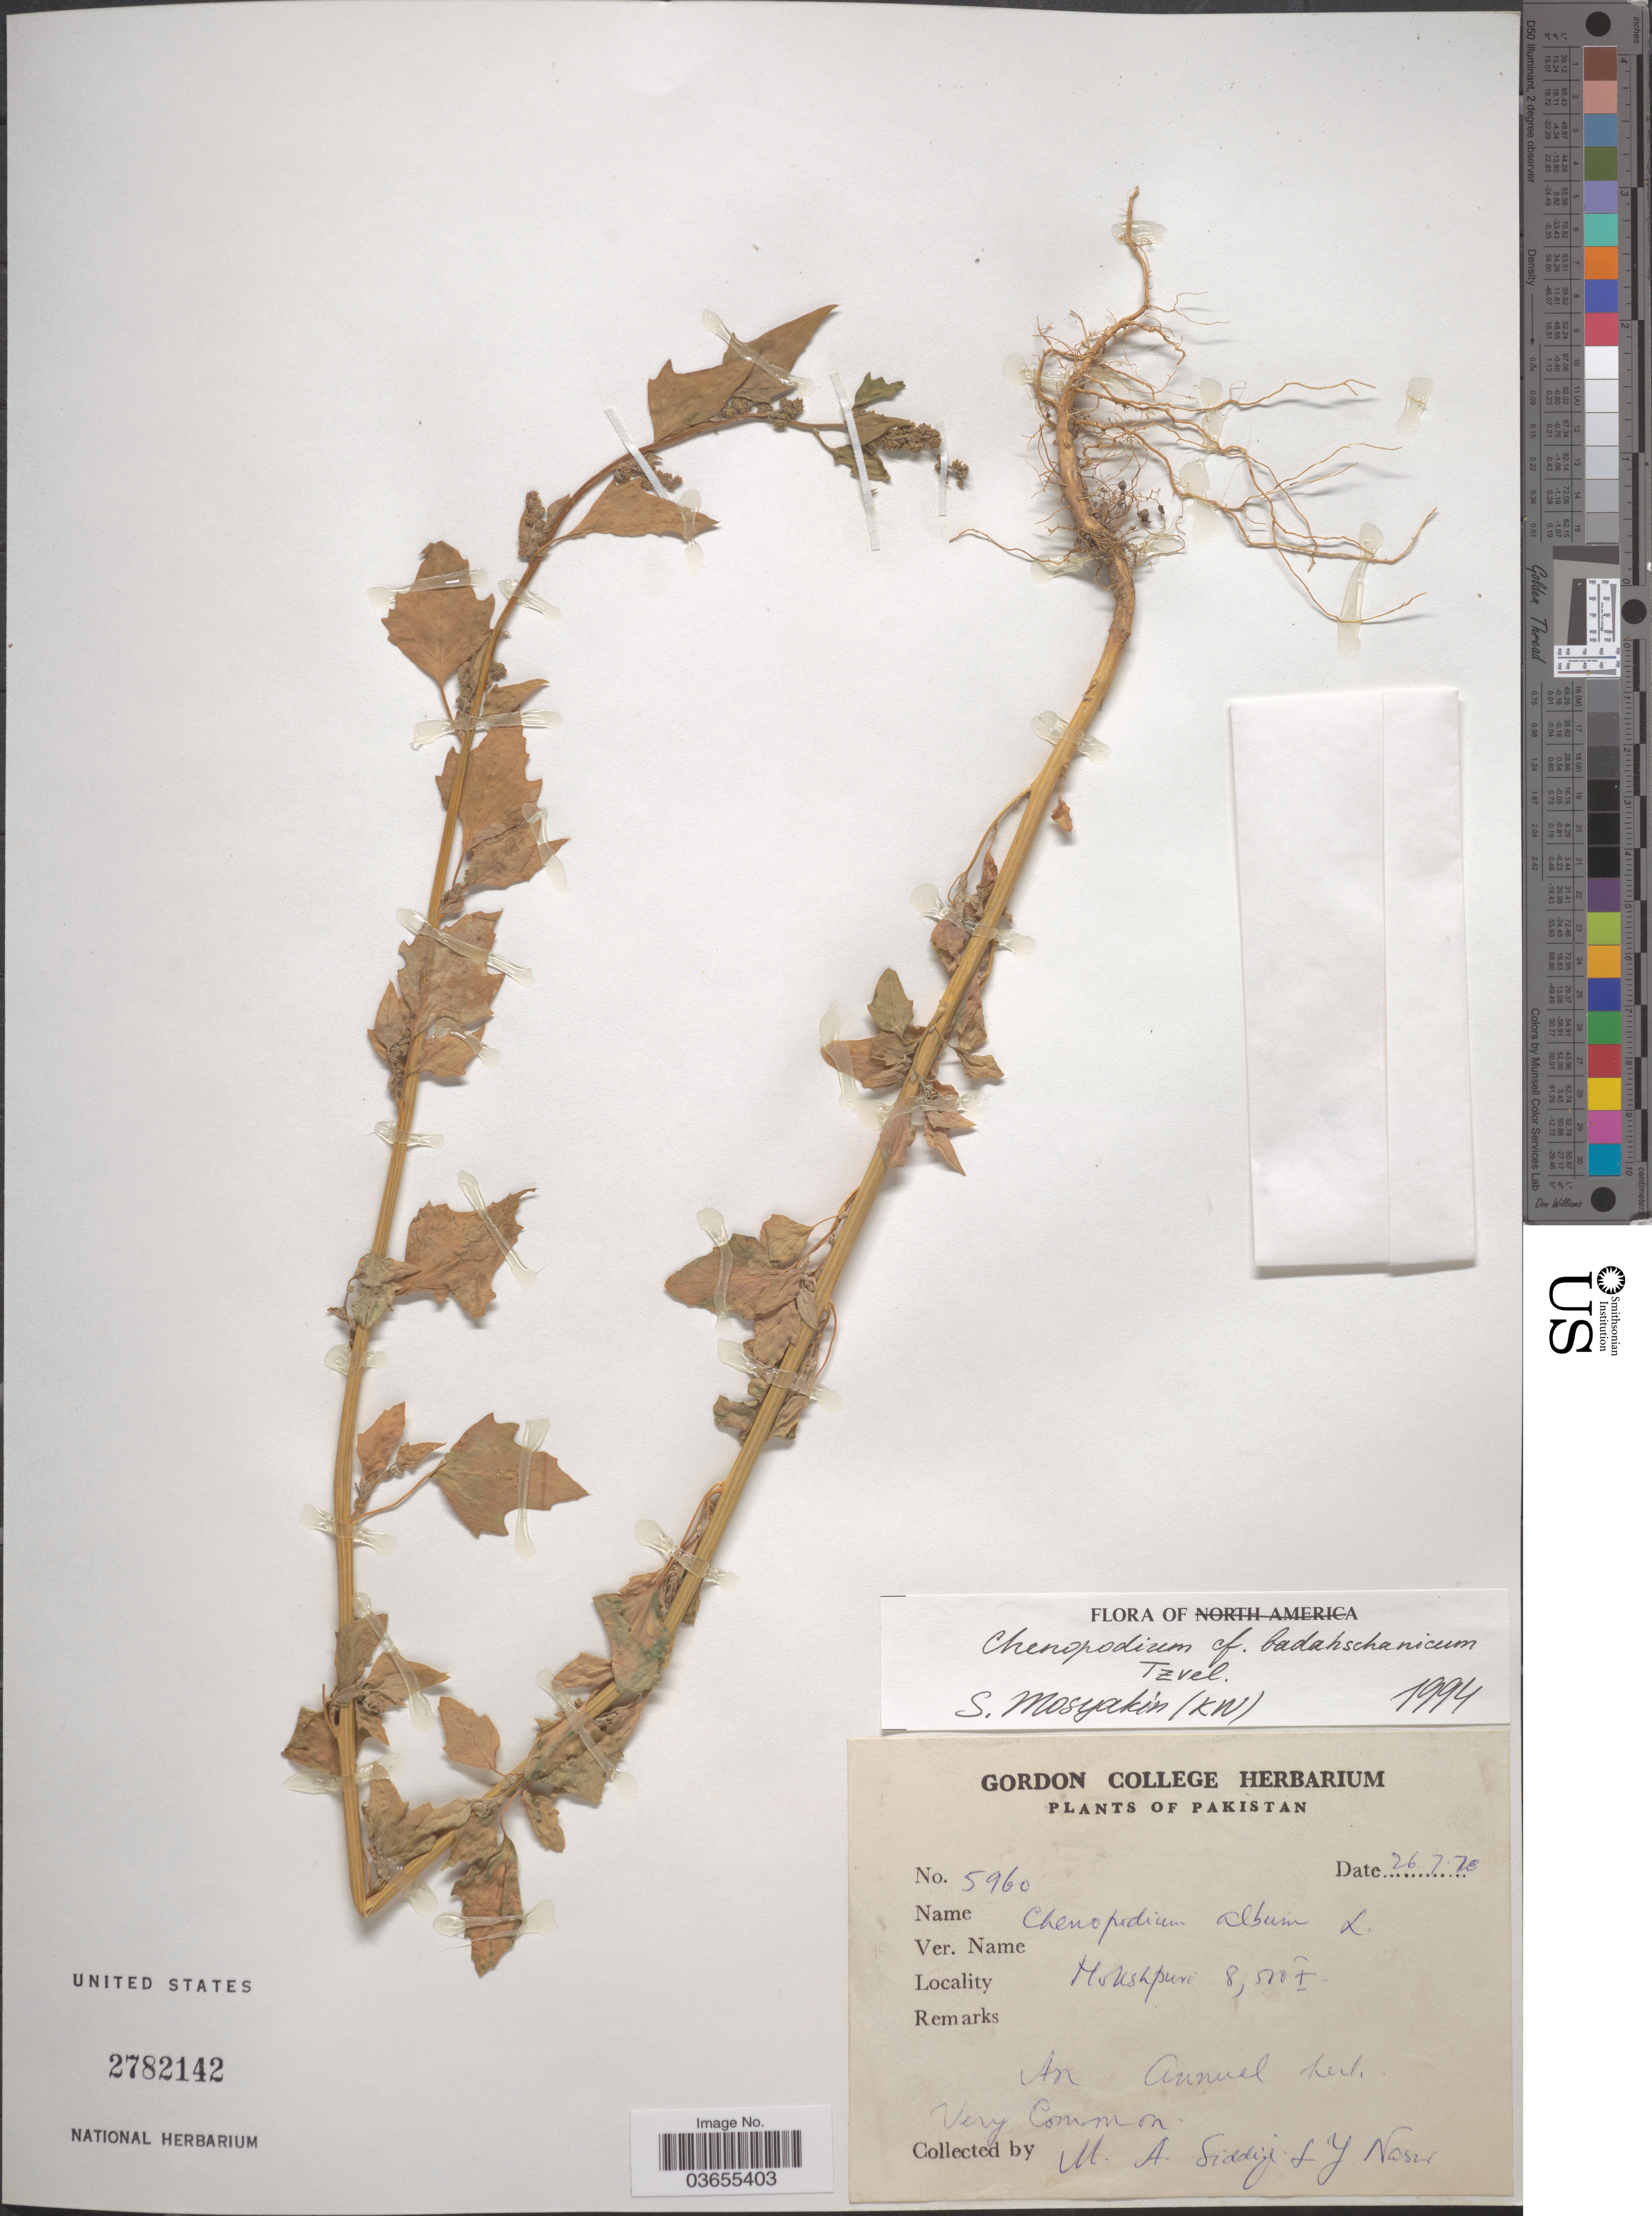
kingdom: Plantae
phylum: Tracheophyta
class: Magnoliopsida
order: Caryophyllales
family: Amaranthaceae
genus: Chenopodium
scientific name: Chenopodium badachschanicum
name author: Tzvelev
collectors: M. Siddiqi & Y. Nasir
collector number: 5960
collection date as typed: Transcribed d/m/y: 26/7/78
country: Pakistan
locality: Mukshpuri.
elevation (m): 2591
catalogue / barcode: US 2782142